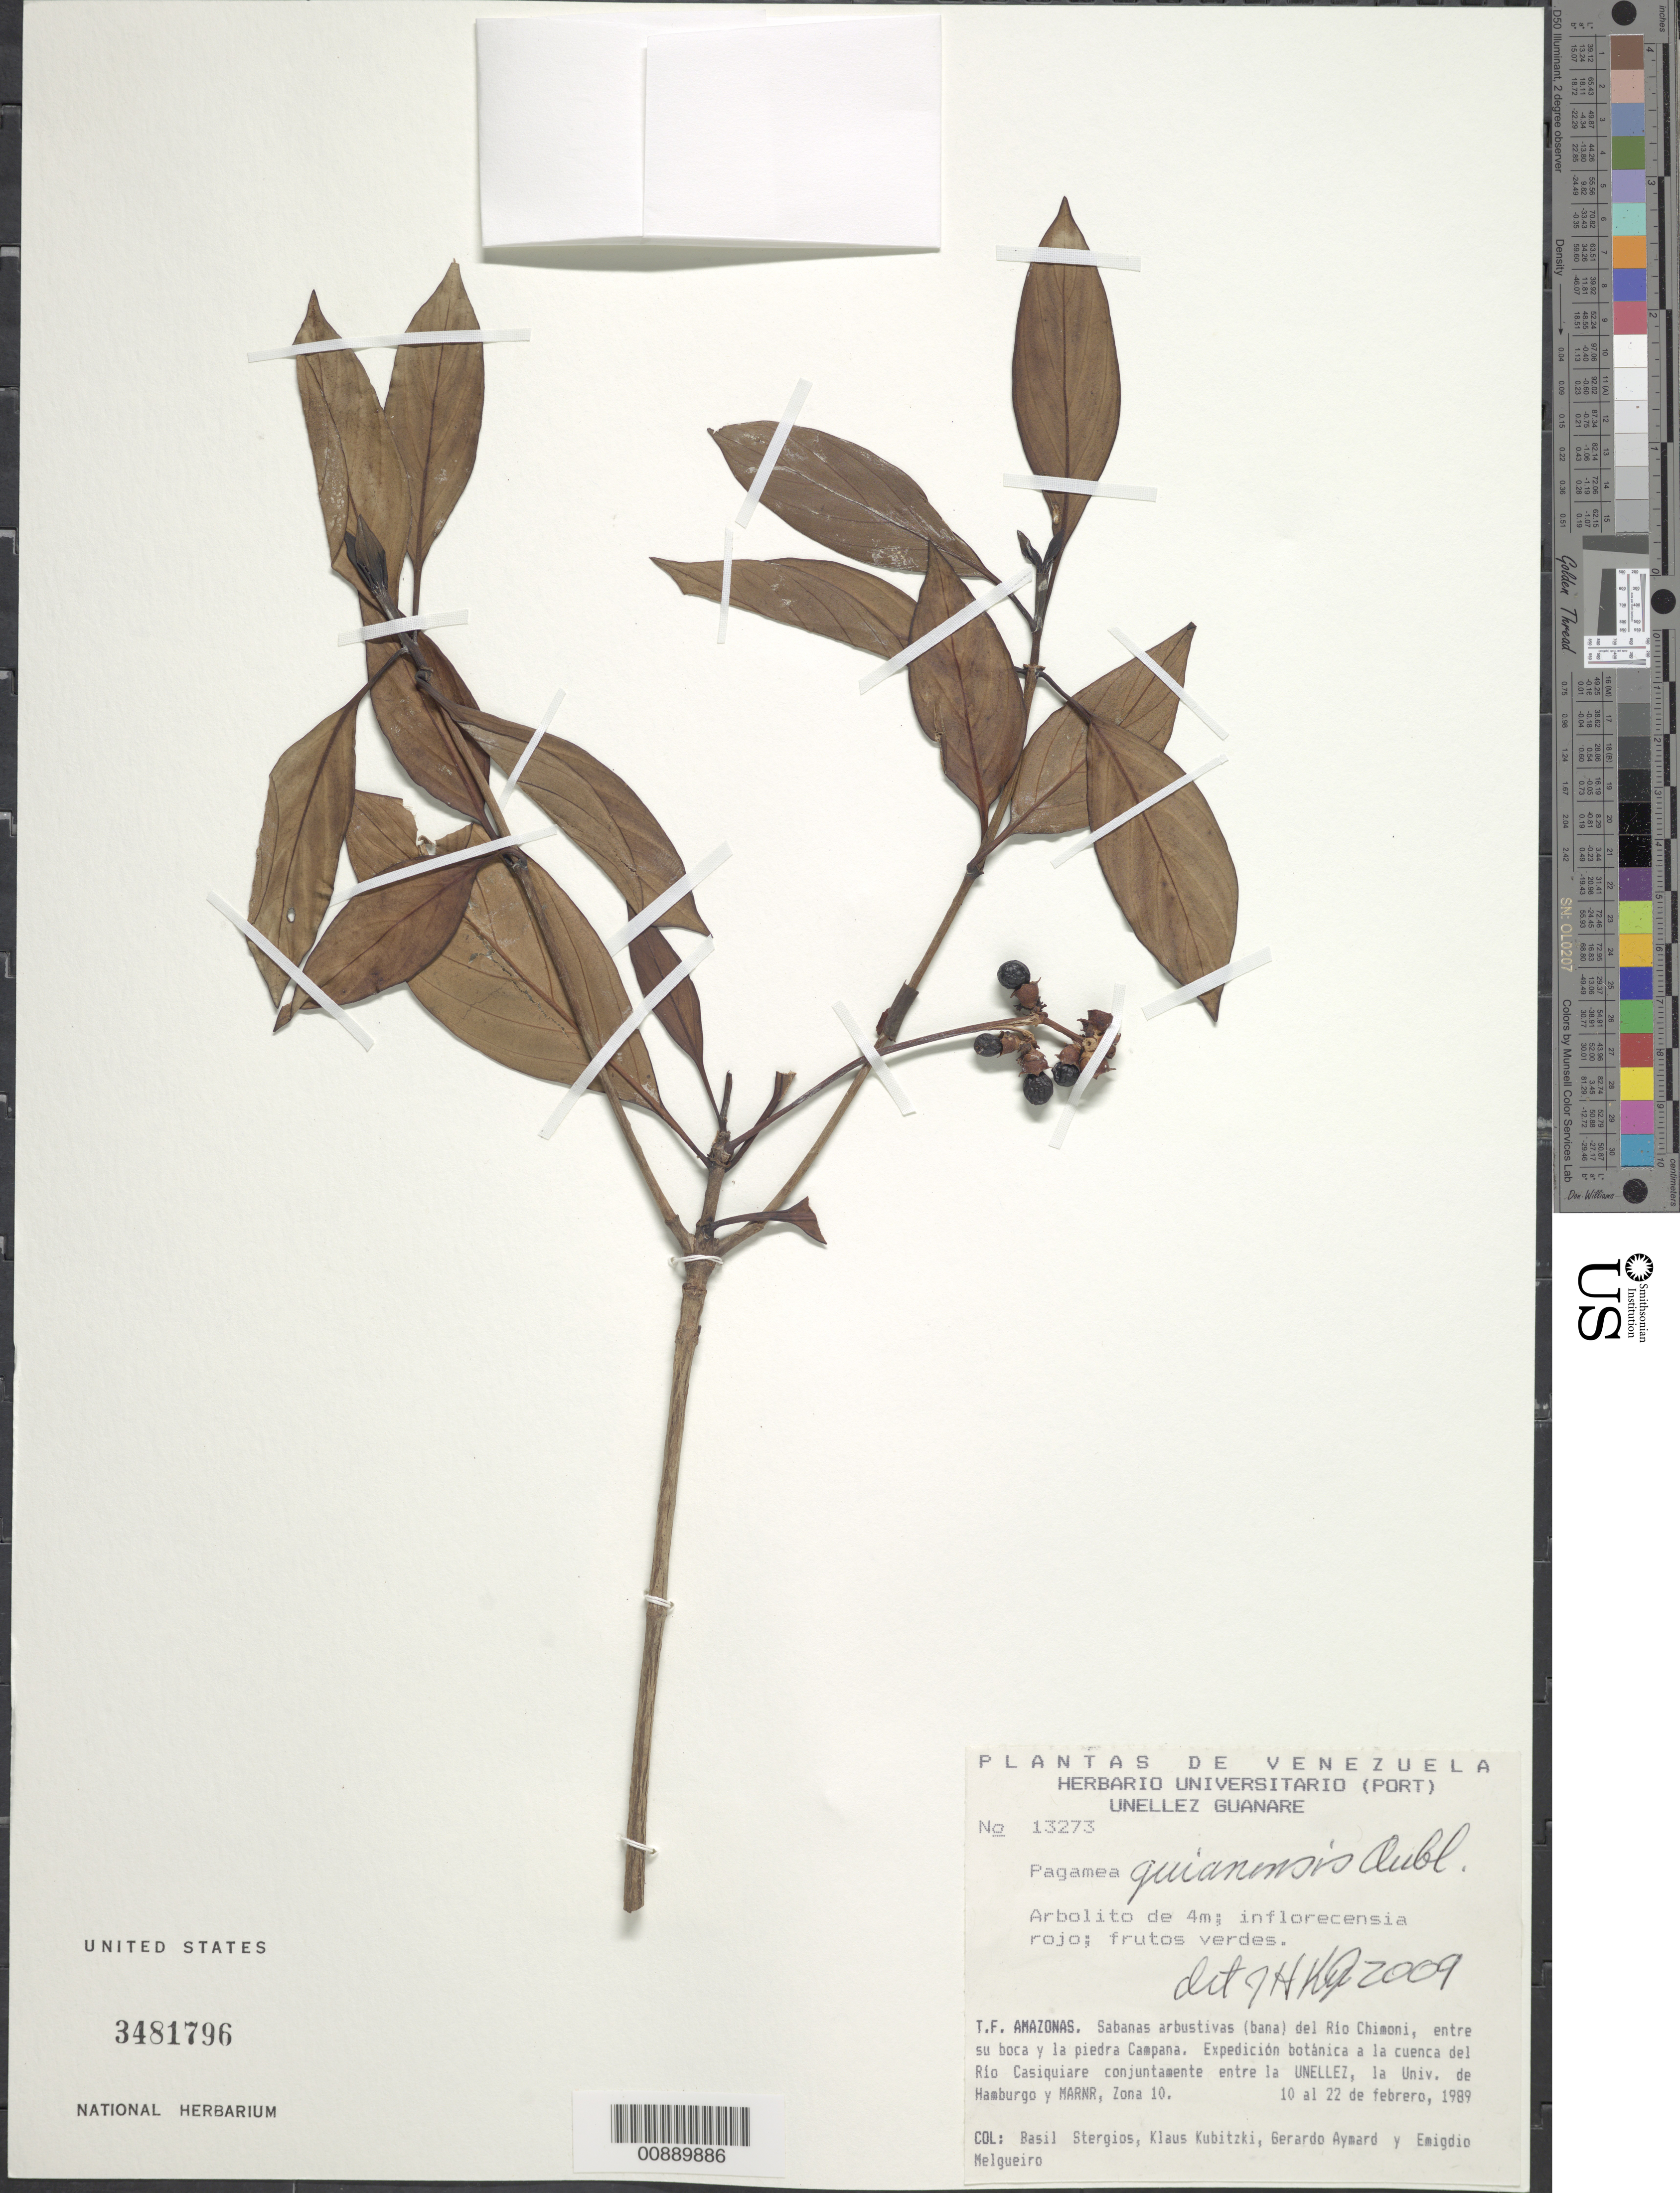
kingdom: Plantae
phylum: Tracheophyta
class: Magnoliopsida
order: Gentianales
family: Rubiaceae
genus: Pagamea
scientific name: Pagamea sp.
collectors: B. G. Stergios, K. Kubitzki, G. A. Aymard & E. Melgueiro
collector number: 13273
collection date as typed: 10-Feb-89 to 22-Feb-89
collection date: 1989-02-10/1989-02-22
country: Venezuela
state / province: Amazonas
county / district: Río Negro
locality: Río Chimoni, entre su boca y la piedra Campana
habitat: Sabana arbustivas del río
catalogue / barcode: US 3481796